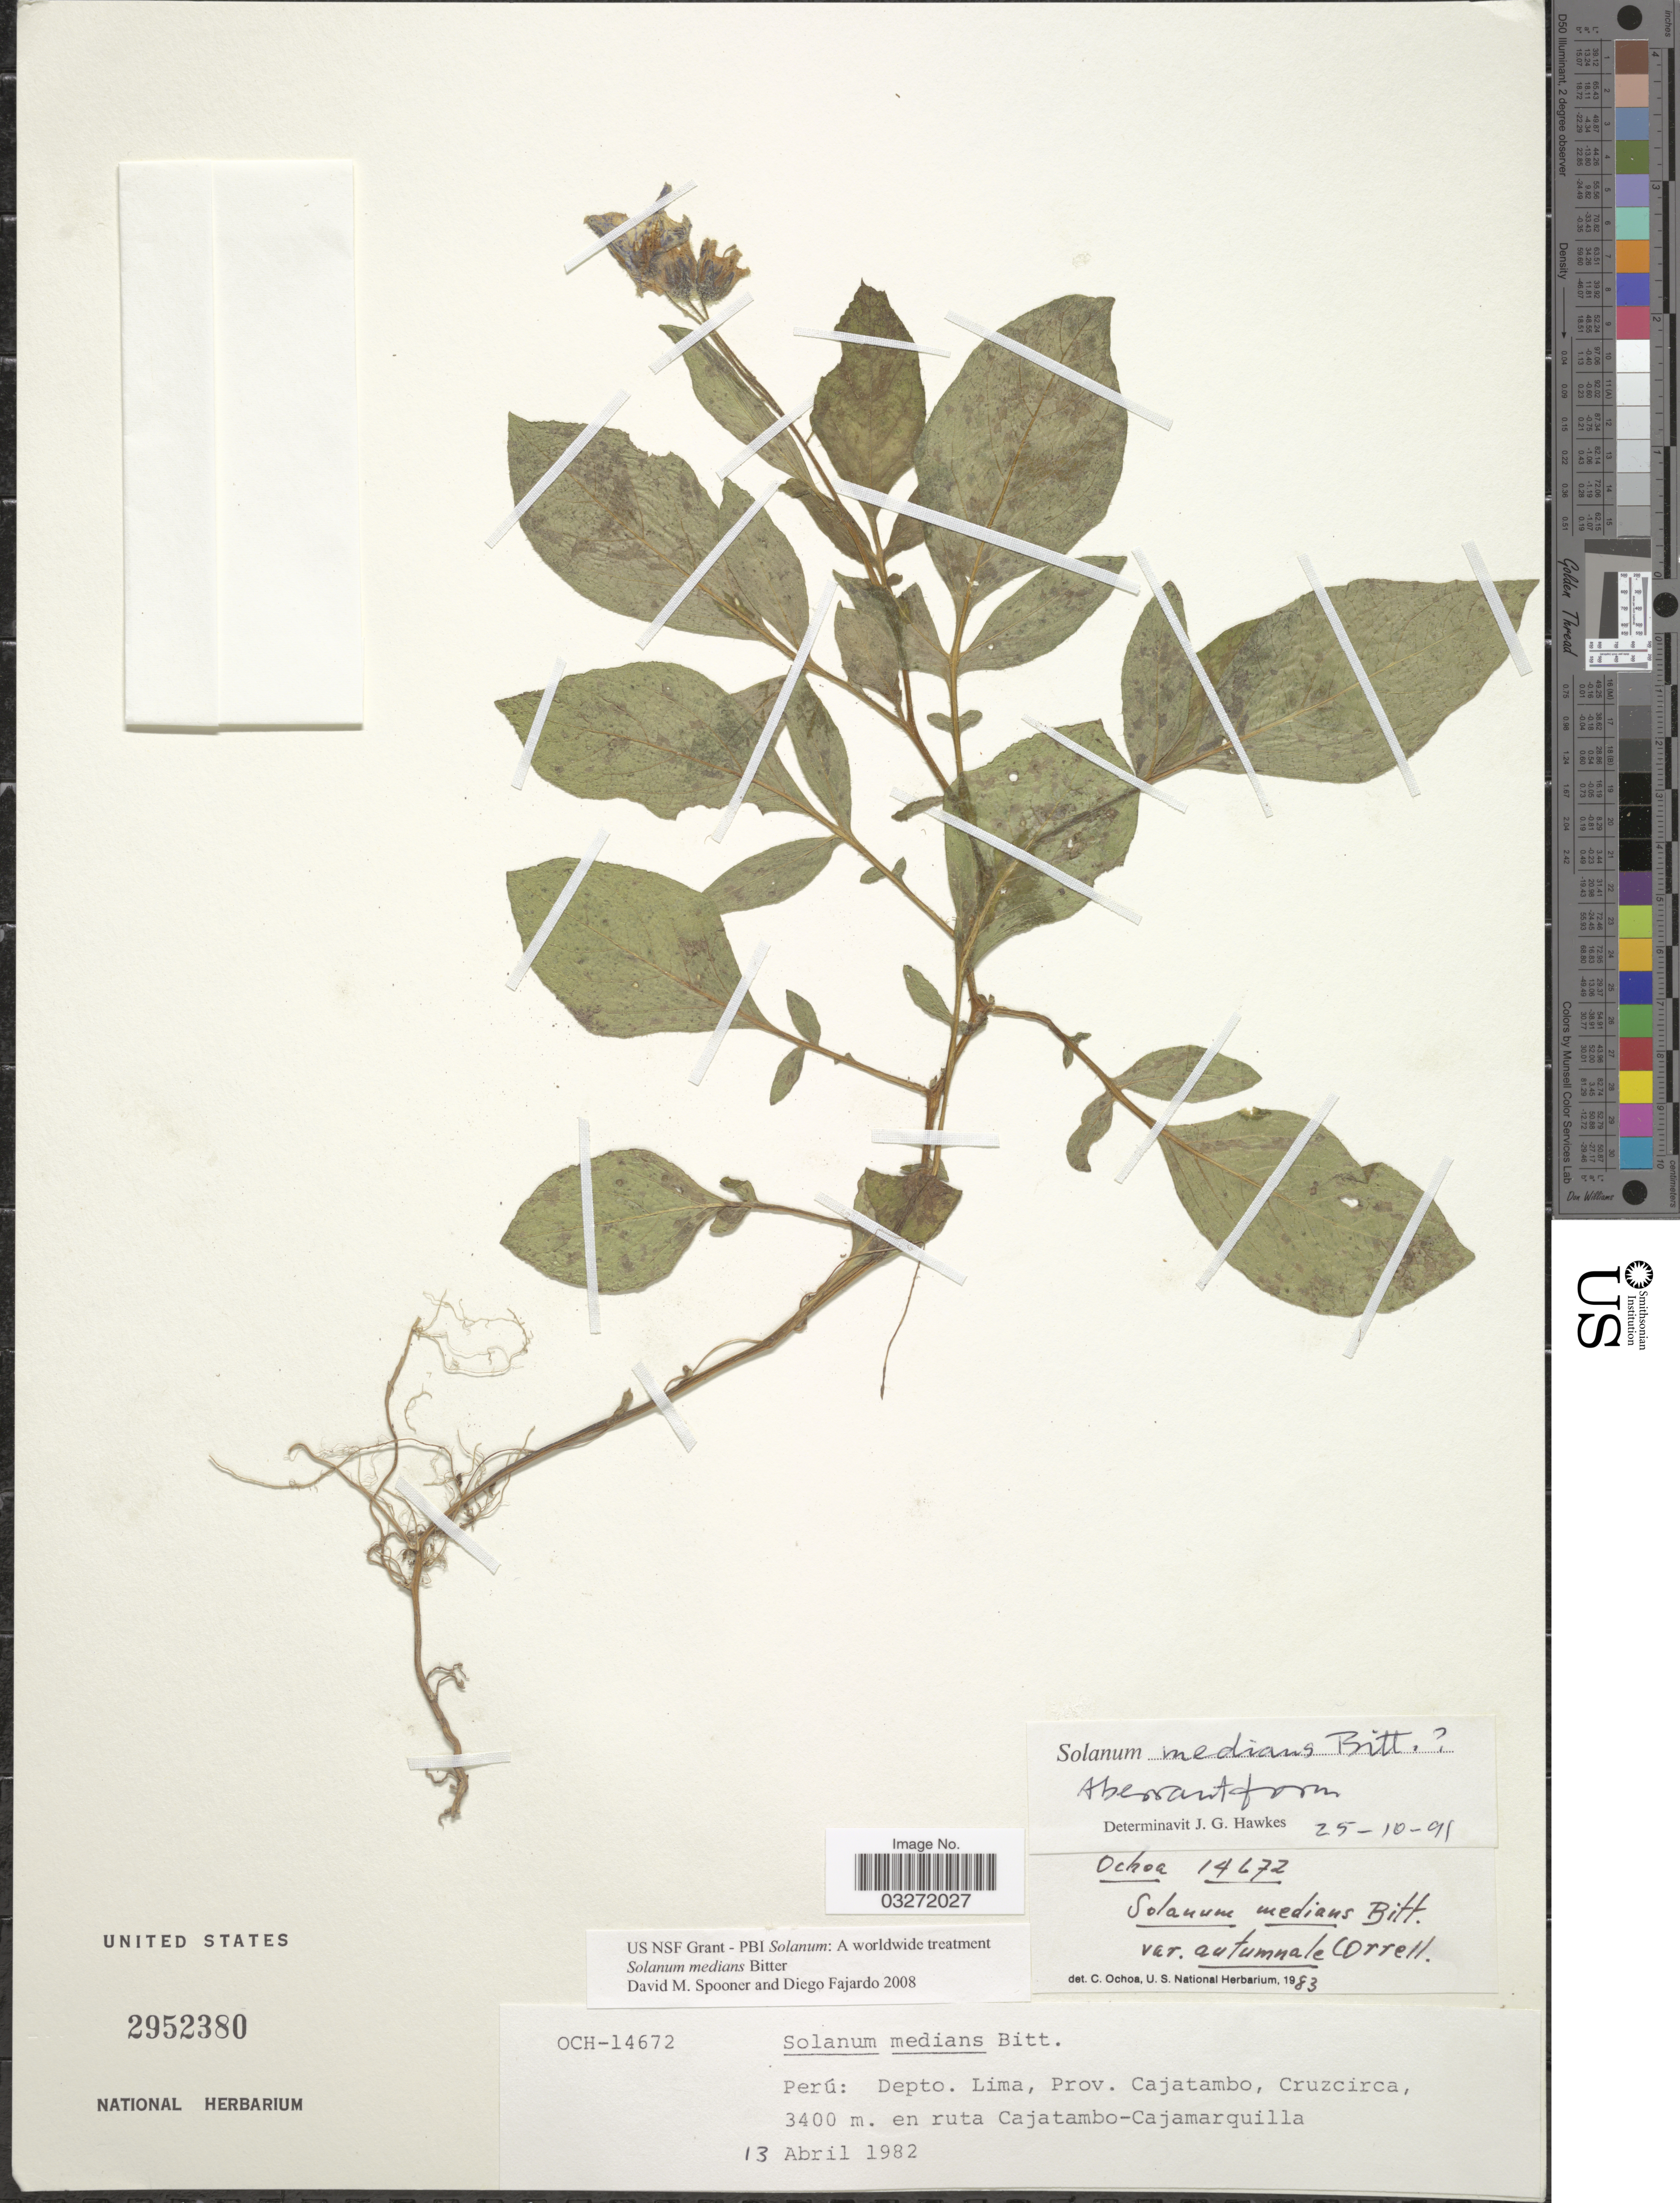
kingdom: Plantae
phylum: Tracheophyta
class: Magnoliopsida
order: Solanales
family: Solanaceae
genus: Solanum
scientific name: Solanum medians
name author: Bitter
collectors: Och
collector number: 14672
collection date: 1982-04-13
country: Peru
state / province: Lima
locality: Depto. Lima, Prov. Cajatambo, Cruzcirca, en ruta Cajatambo-Cajamarquilla.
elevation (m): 3400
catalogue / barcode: US 2952380